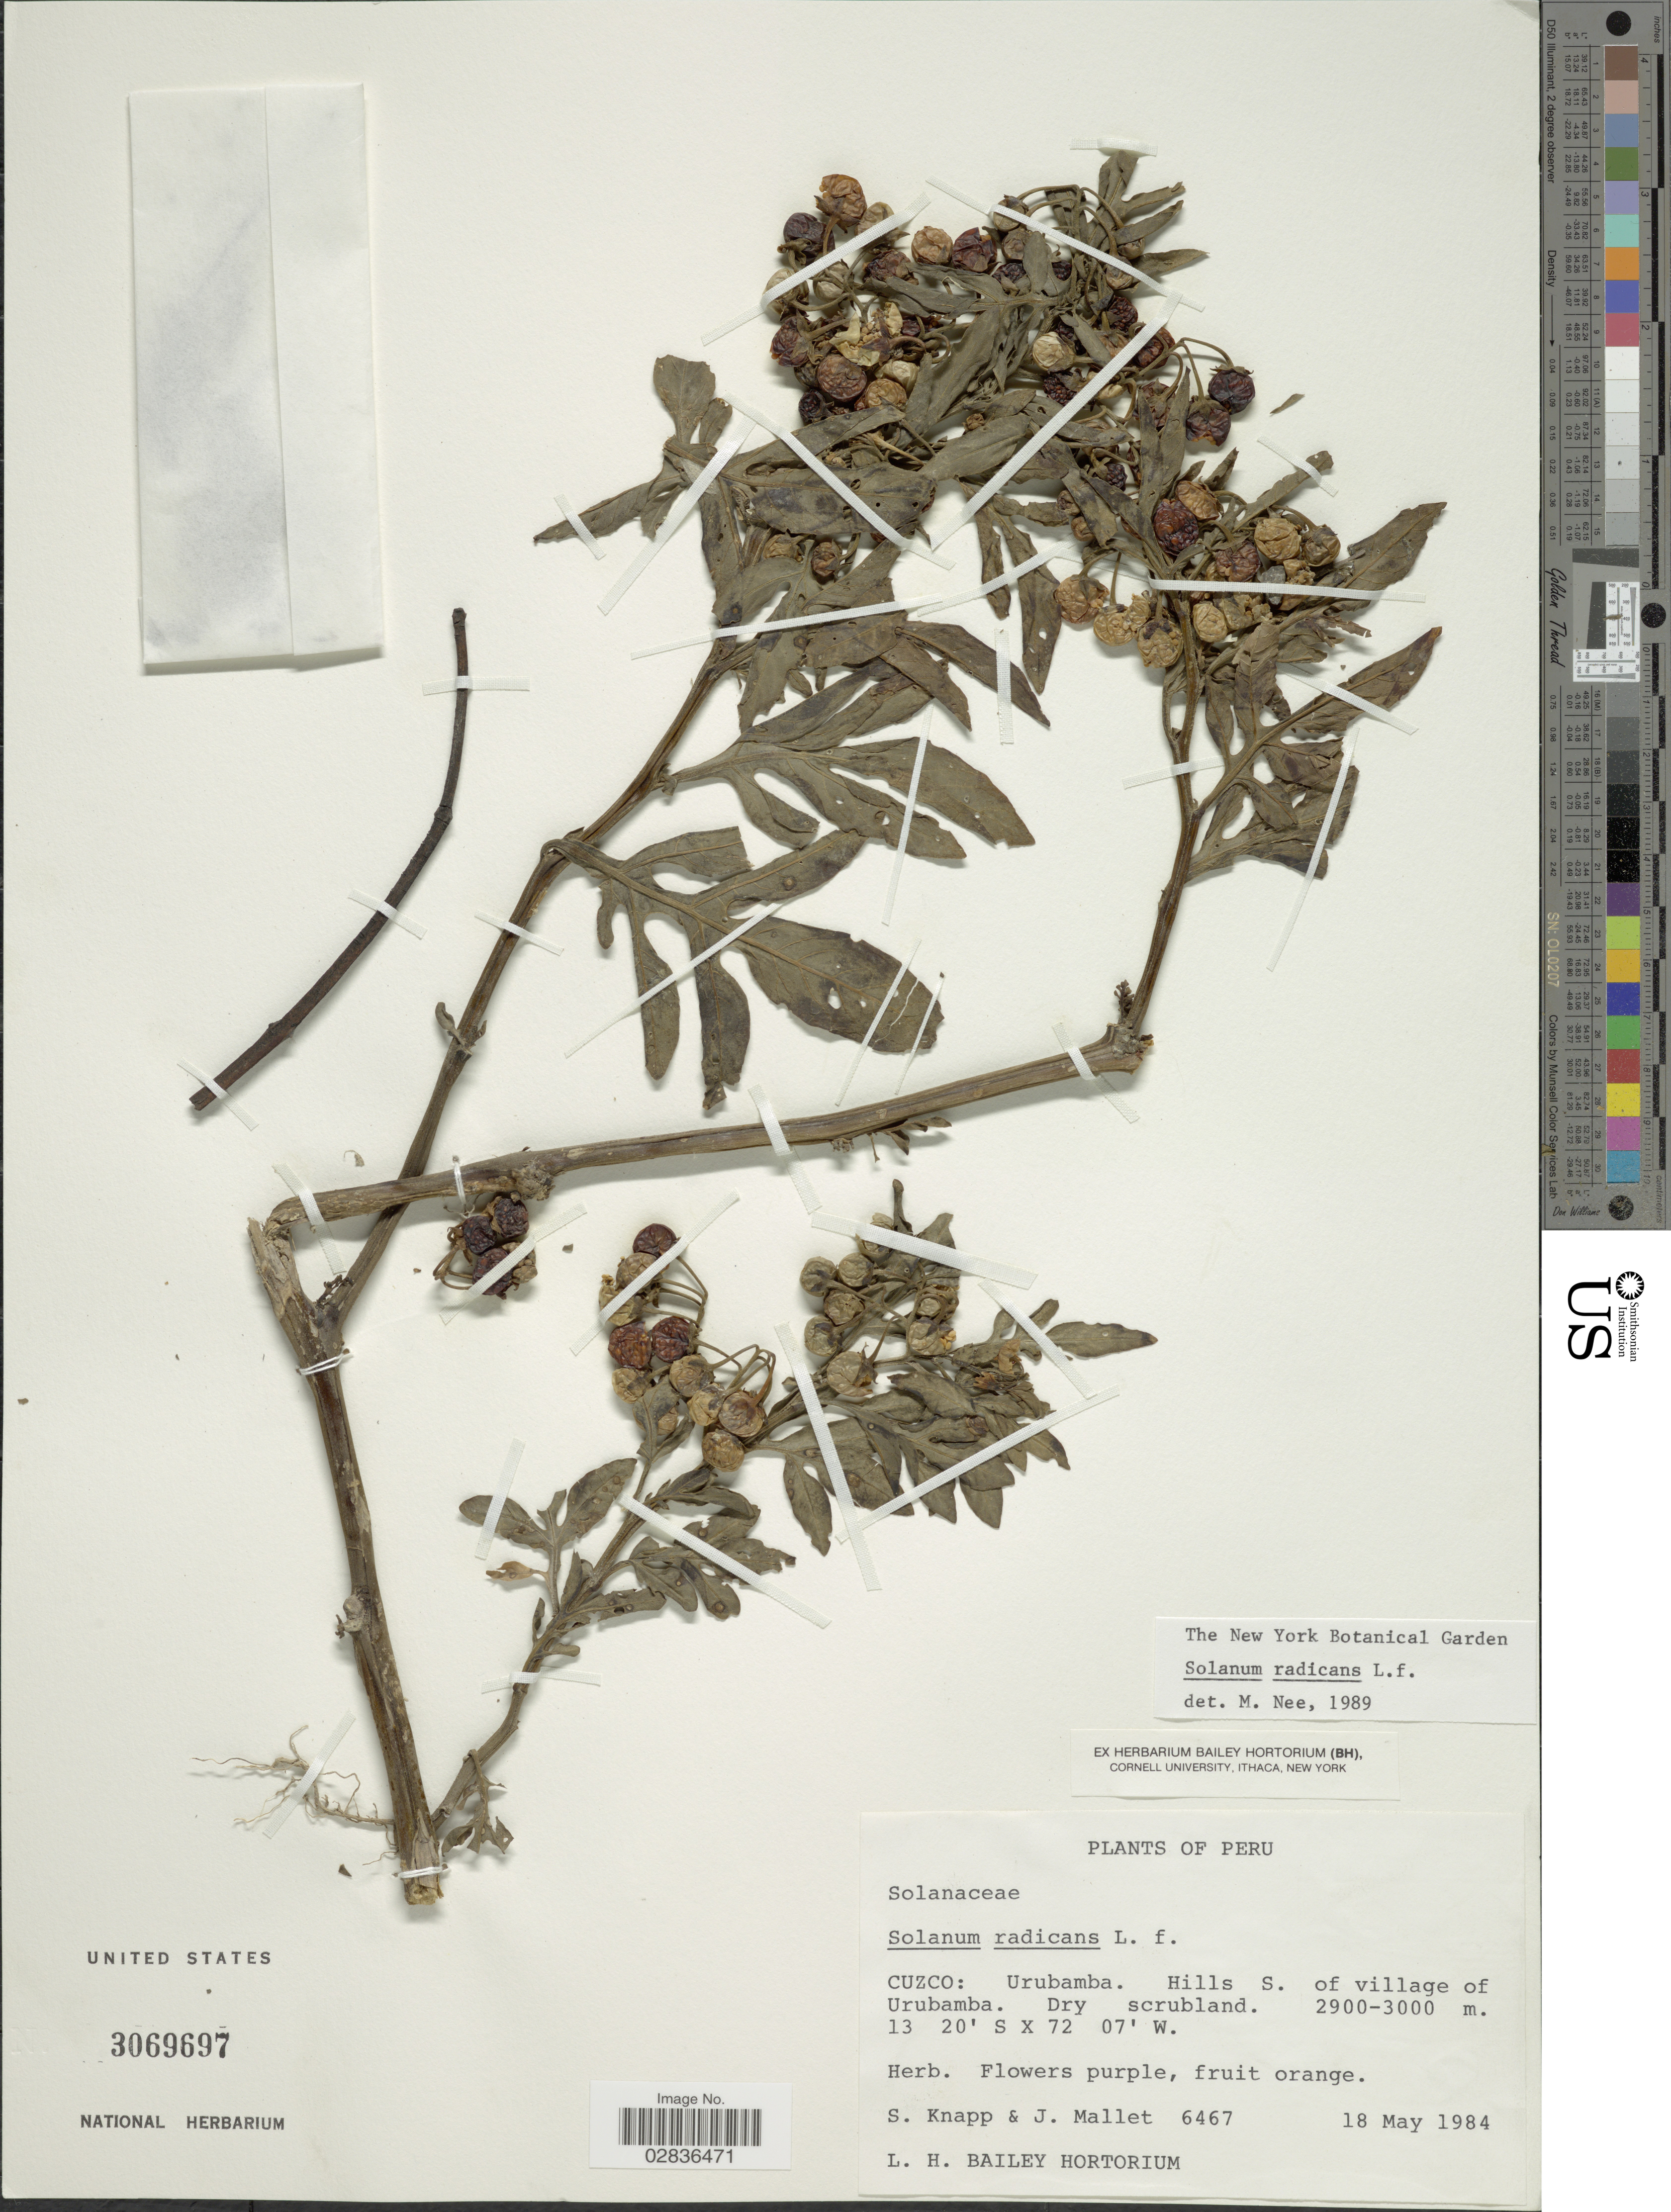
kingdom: Plantae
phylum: Tracheophyta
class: Magnoliopsida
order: Solanales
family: Solanaceae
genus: Solanum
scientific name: Solanum radicans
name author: L. f.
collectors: S. Knapp & J. Mallet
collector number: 6467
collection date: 1984-05-18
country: Peru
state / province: Cusco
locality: Cuzco: Urubamba. Hills S. of village of Urubamba.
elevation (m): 2900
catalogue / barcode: US 3069697